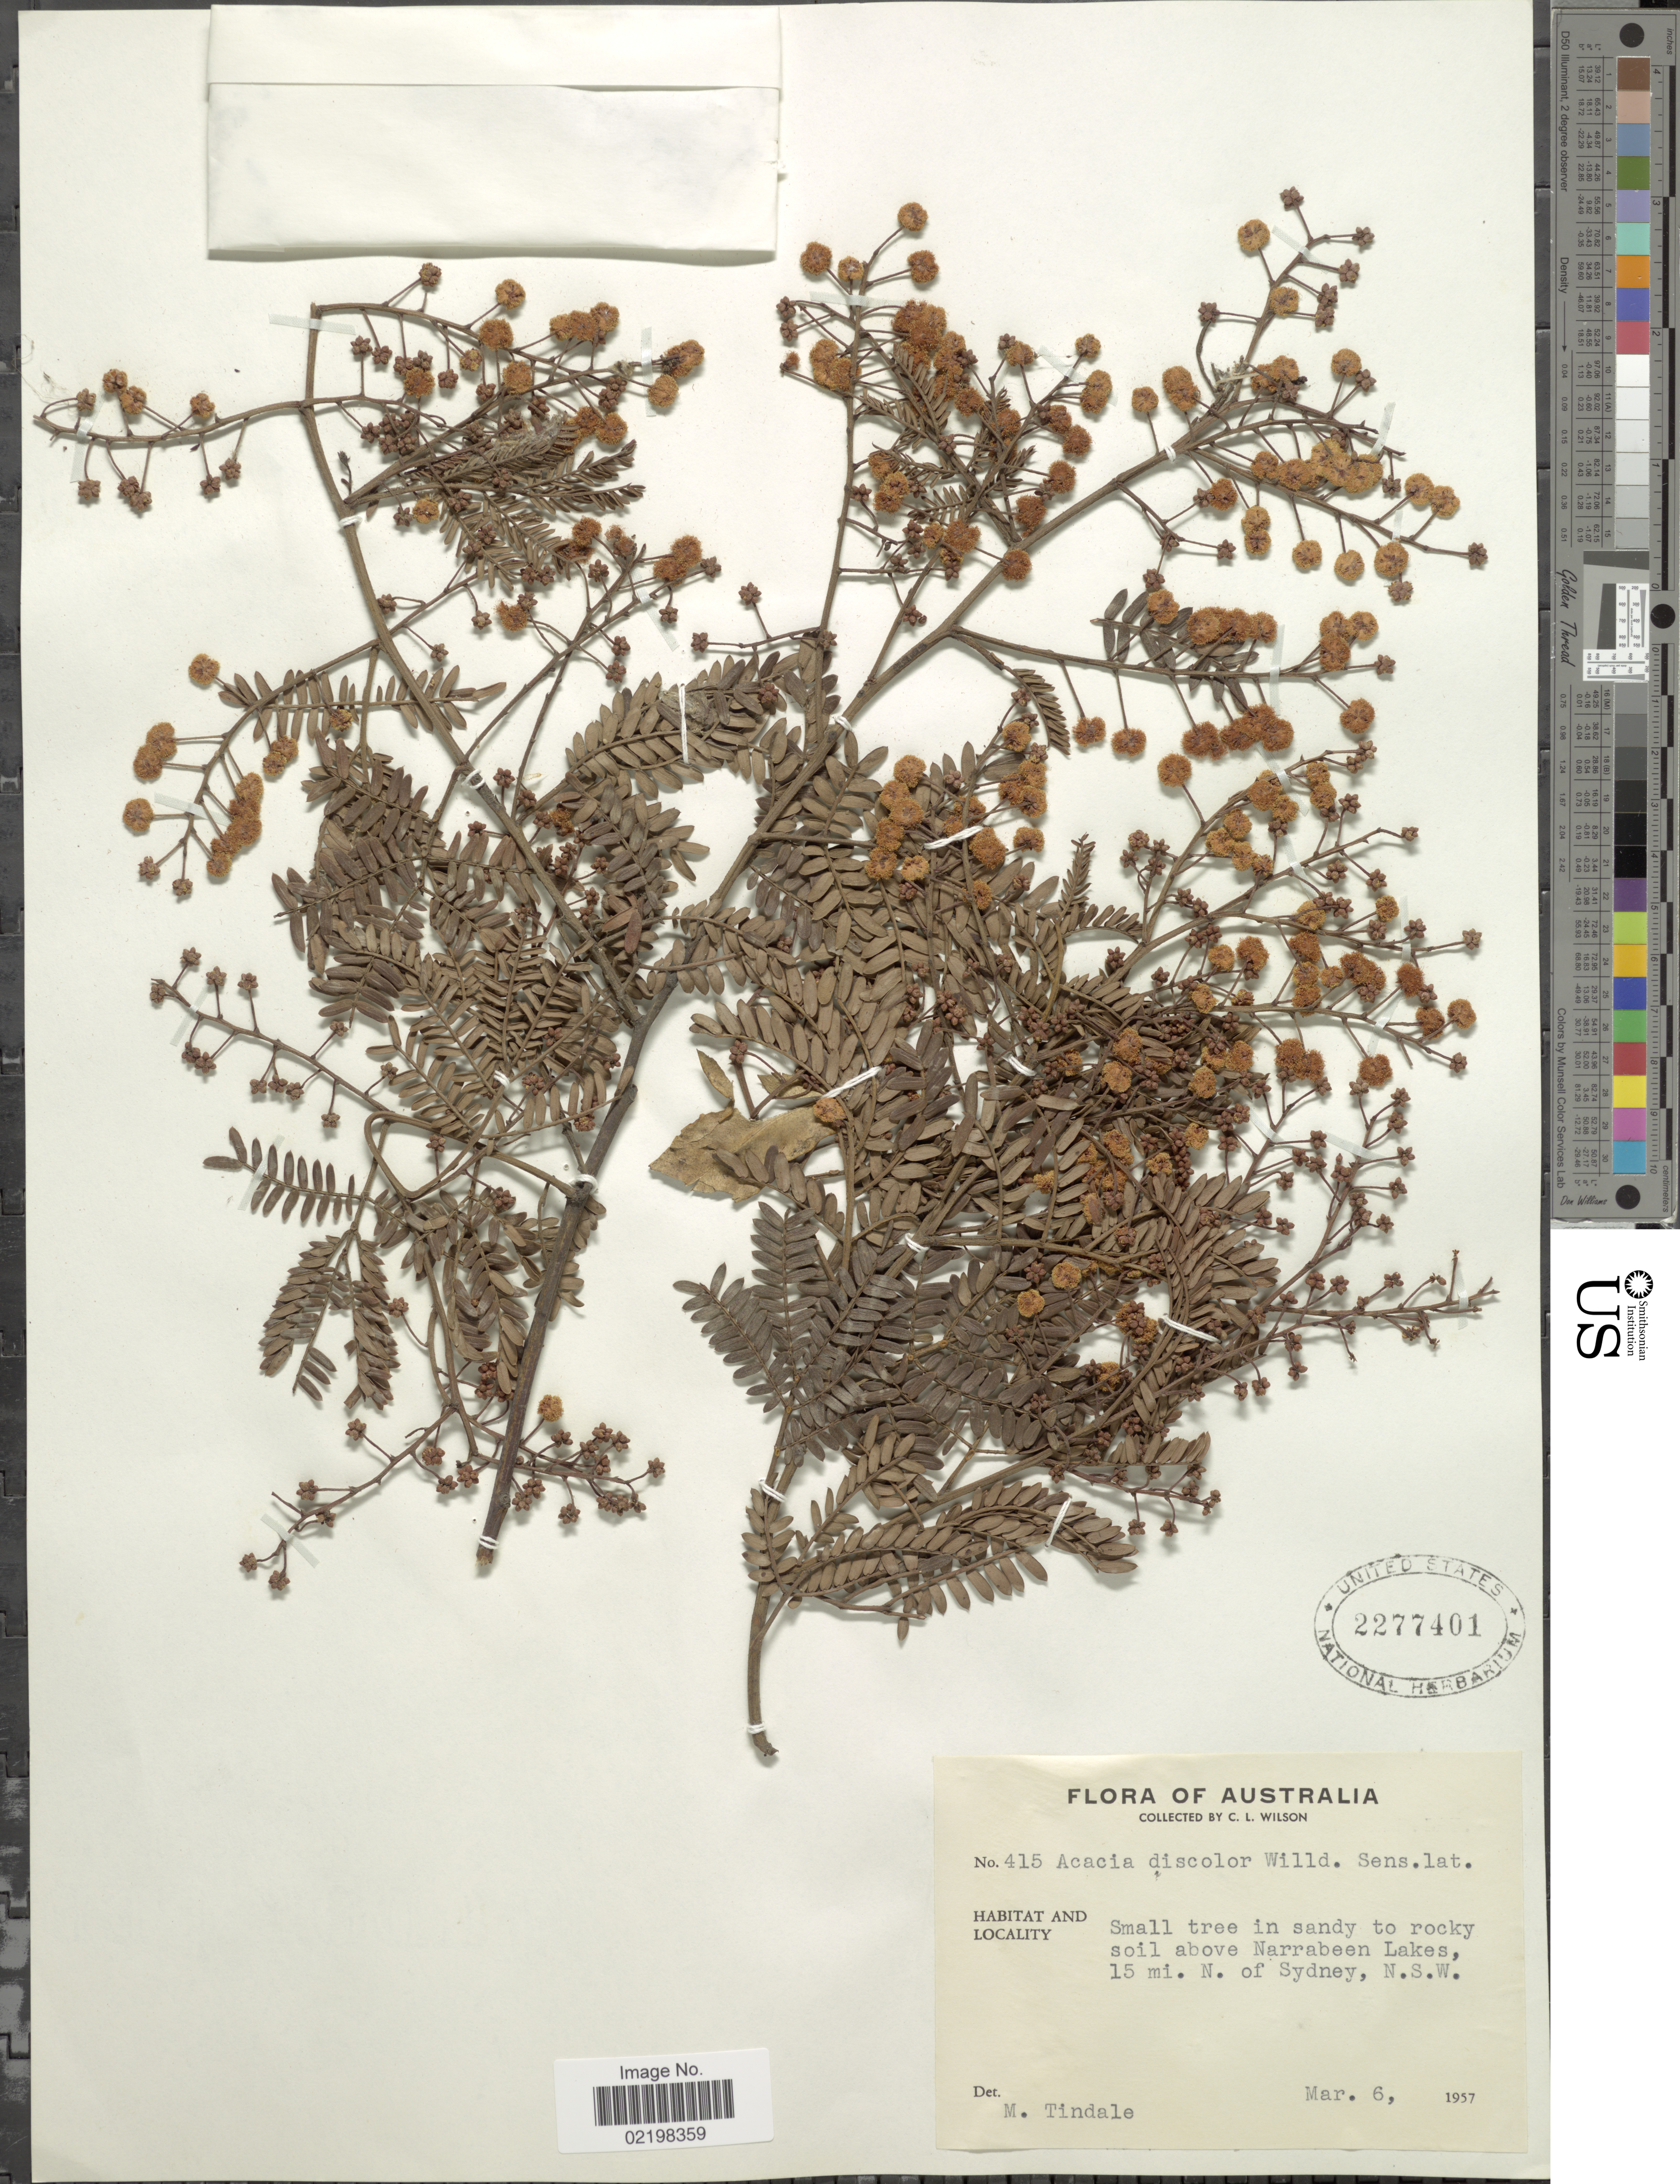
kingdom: Plantae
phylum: Tracheophyta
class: Magnoliopsida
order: Fabales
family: Fabaceae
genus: Acacia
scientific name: Acacia discolor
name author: Willd.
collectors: C. L. Wilson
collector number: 415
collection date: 1957-03-06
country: Australia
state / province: New South Wales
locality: In sandy to rocky soil above Narrabeen Lakes, 15 mi. N. of Sydney N.S.W.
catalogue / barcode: US 2277401